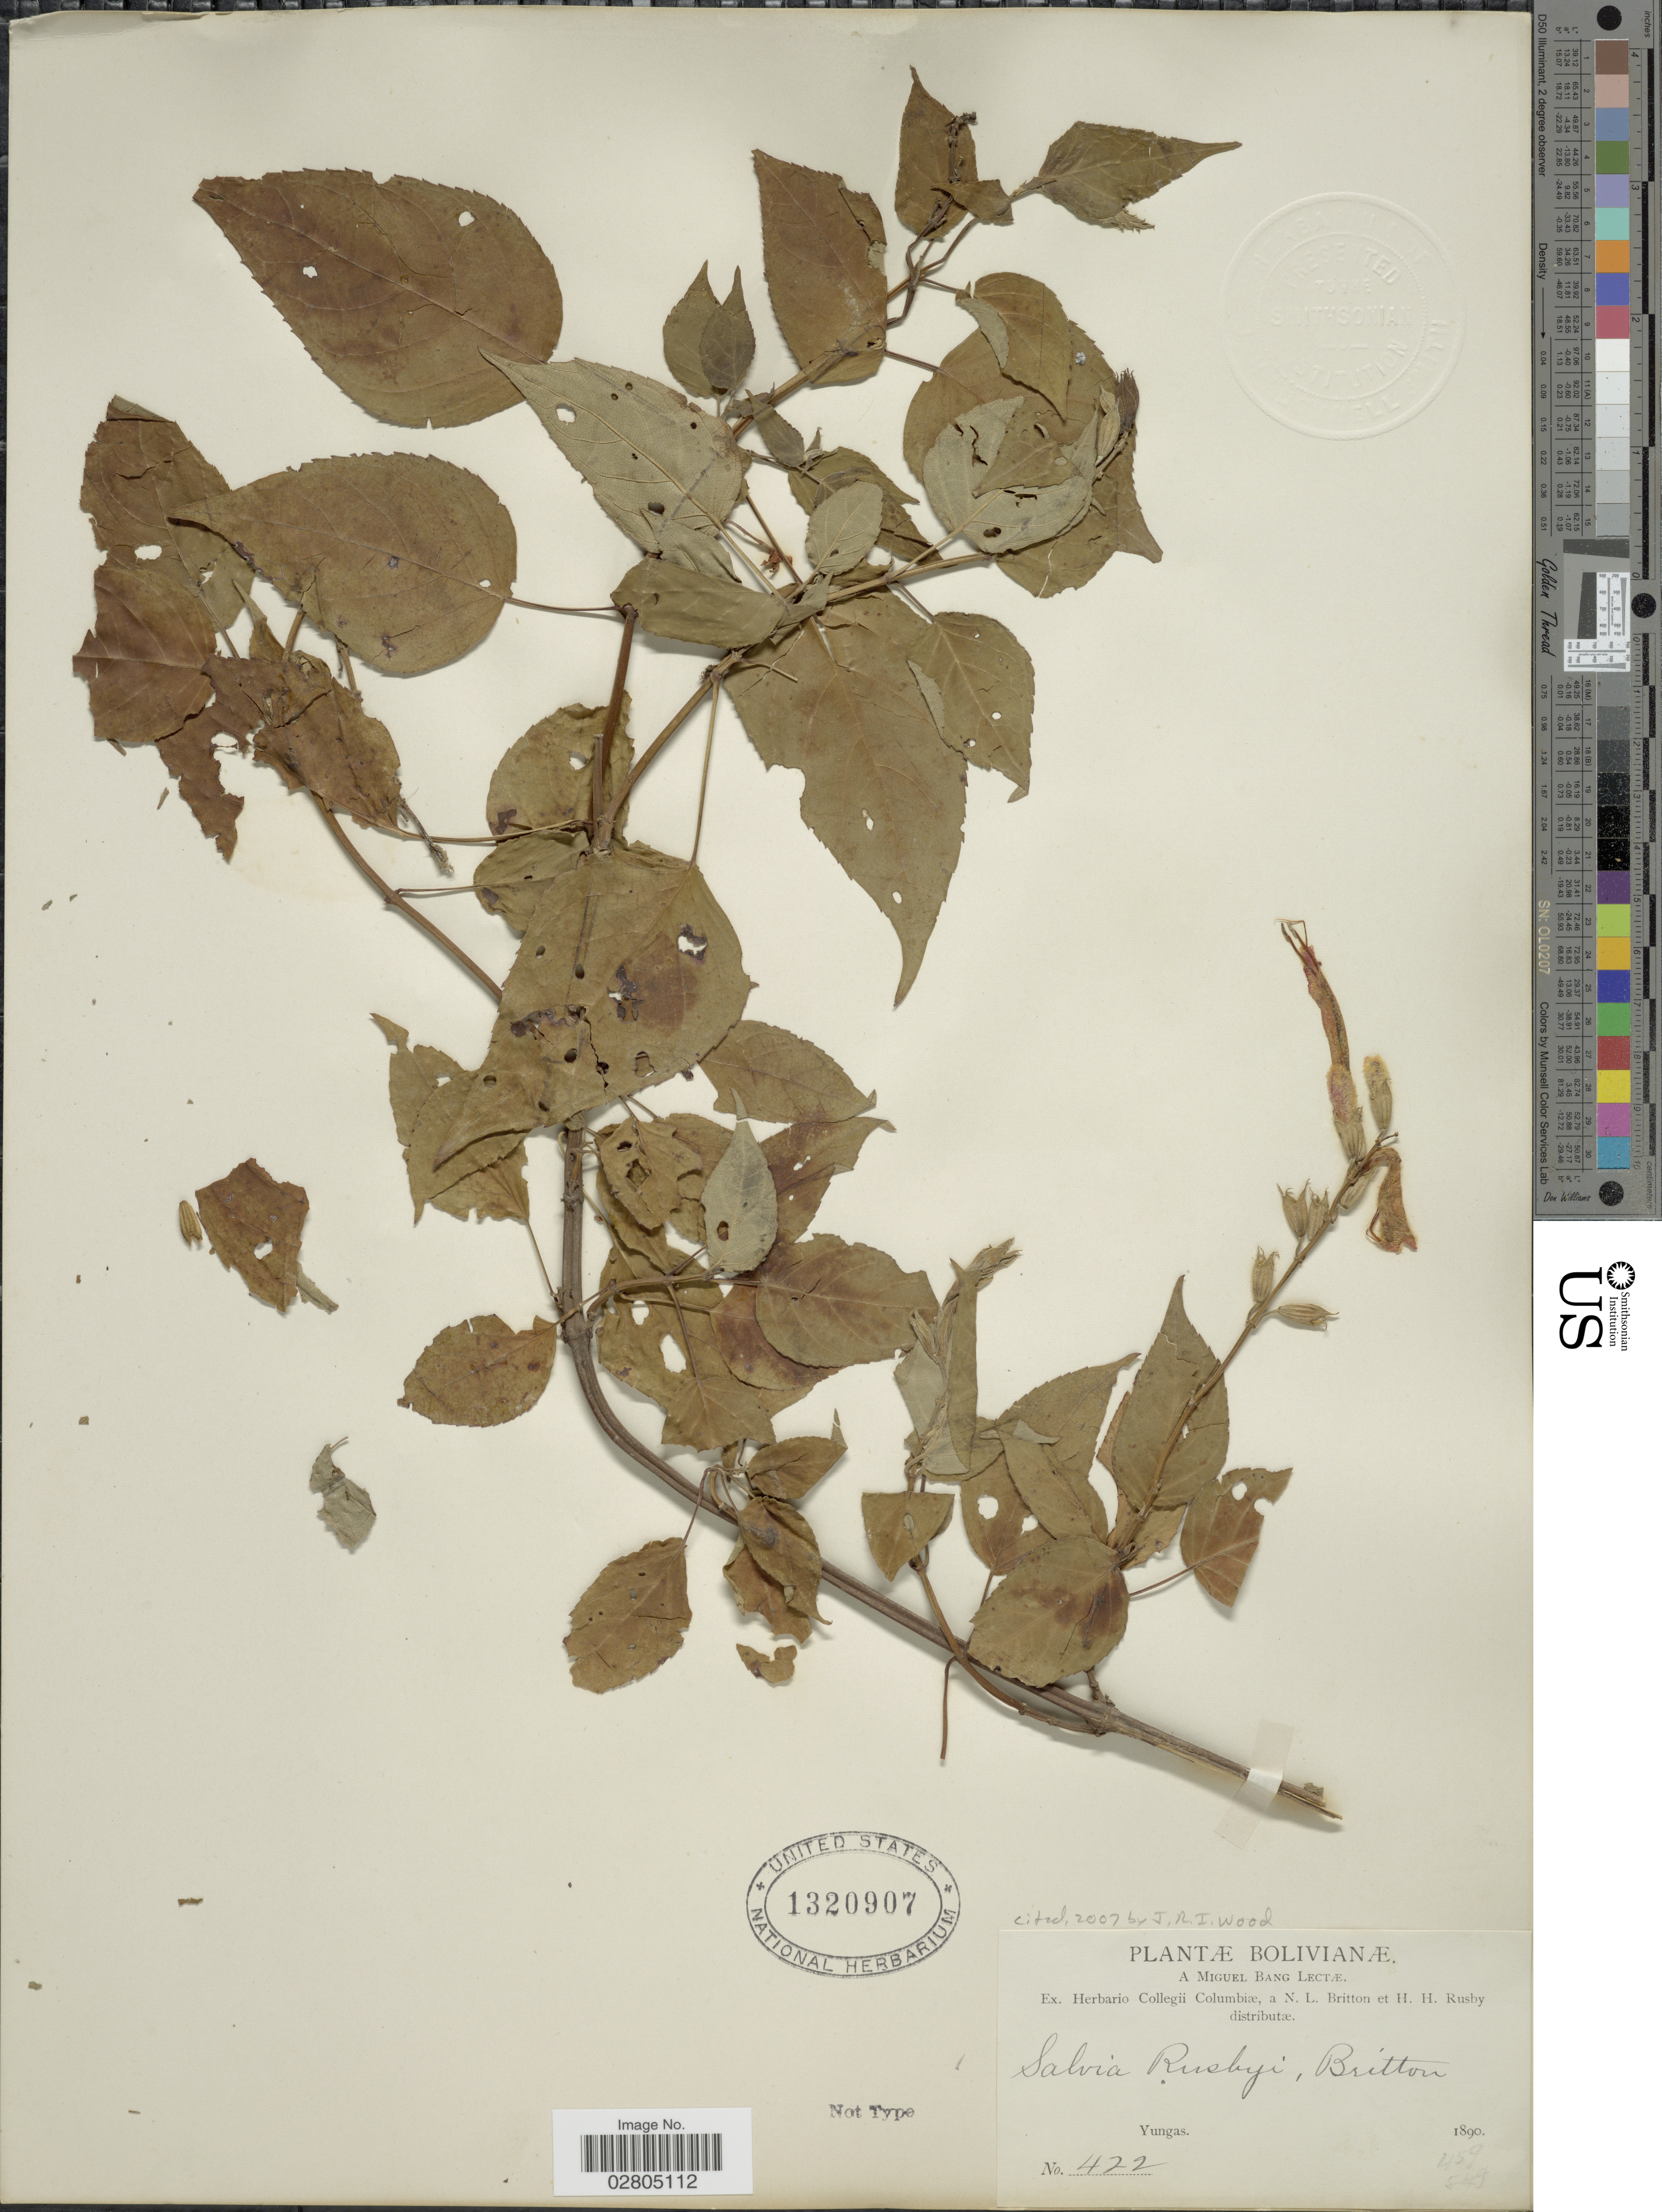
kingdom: Plantae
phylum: Tracheophyta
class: Magnoliopsida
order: Lamiales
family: Lamiaceae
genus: Salvia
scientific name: Salvia rusbyi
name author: Britton ex Rusby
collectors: M. Bang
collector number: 422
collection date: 1890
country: Bolivia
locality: Yungas.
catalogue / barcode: US 1320907